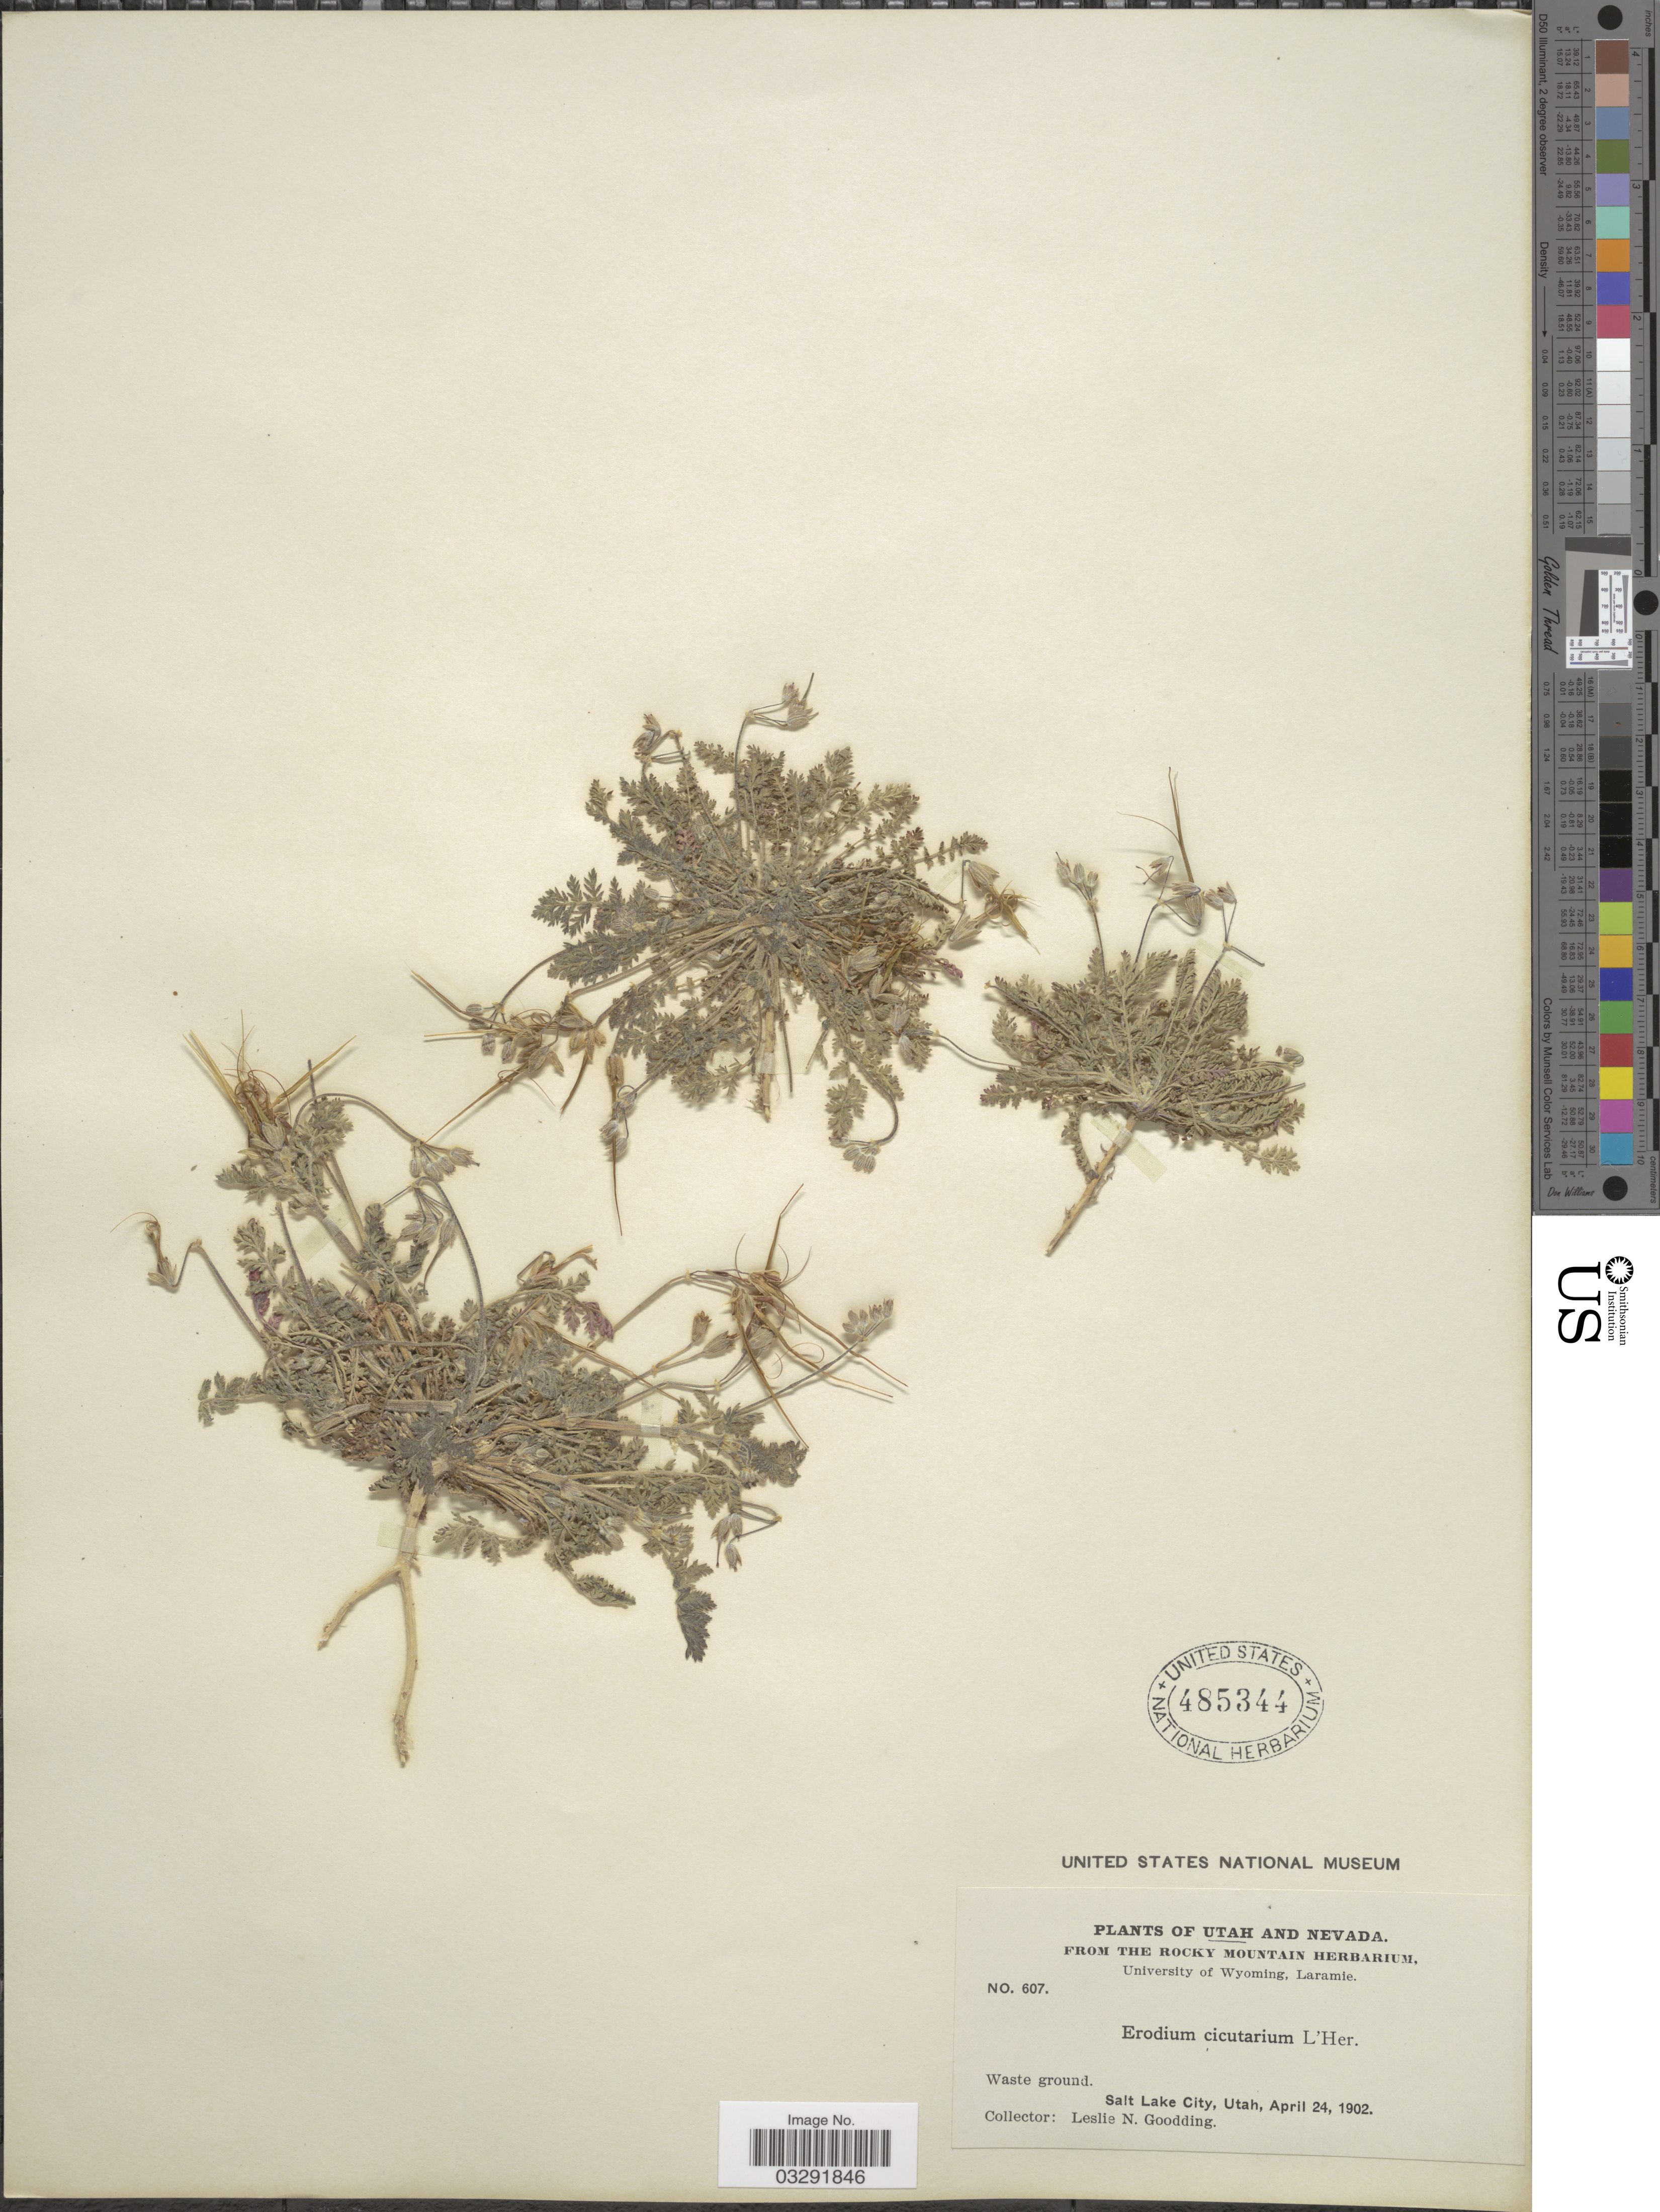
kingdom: Plantae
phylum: Tracheophyta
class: Magnoliopsida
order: Geraniales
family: Geraniaceae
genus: Erodium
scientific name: Erodium cicutarium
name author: (L.) L'Hér.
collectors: L. N. Goodding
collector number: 607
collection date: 1902-04-24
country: United States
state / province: Utah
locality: Salt Lake City.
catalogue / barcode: US 485344